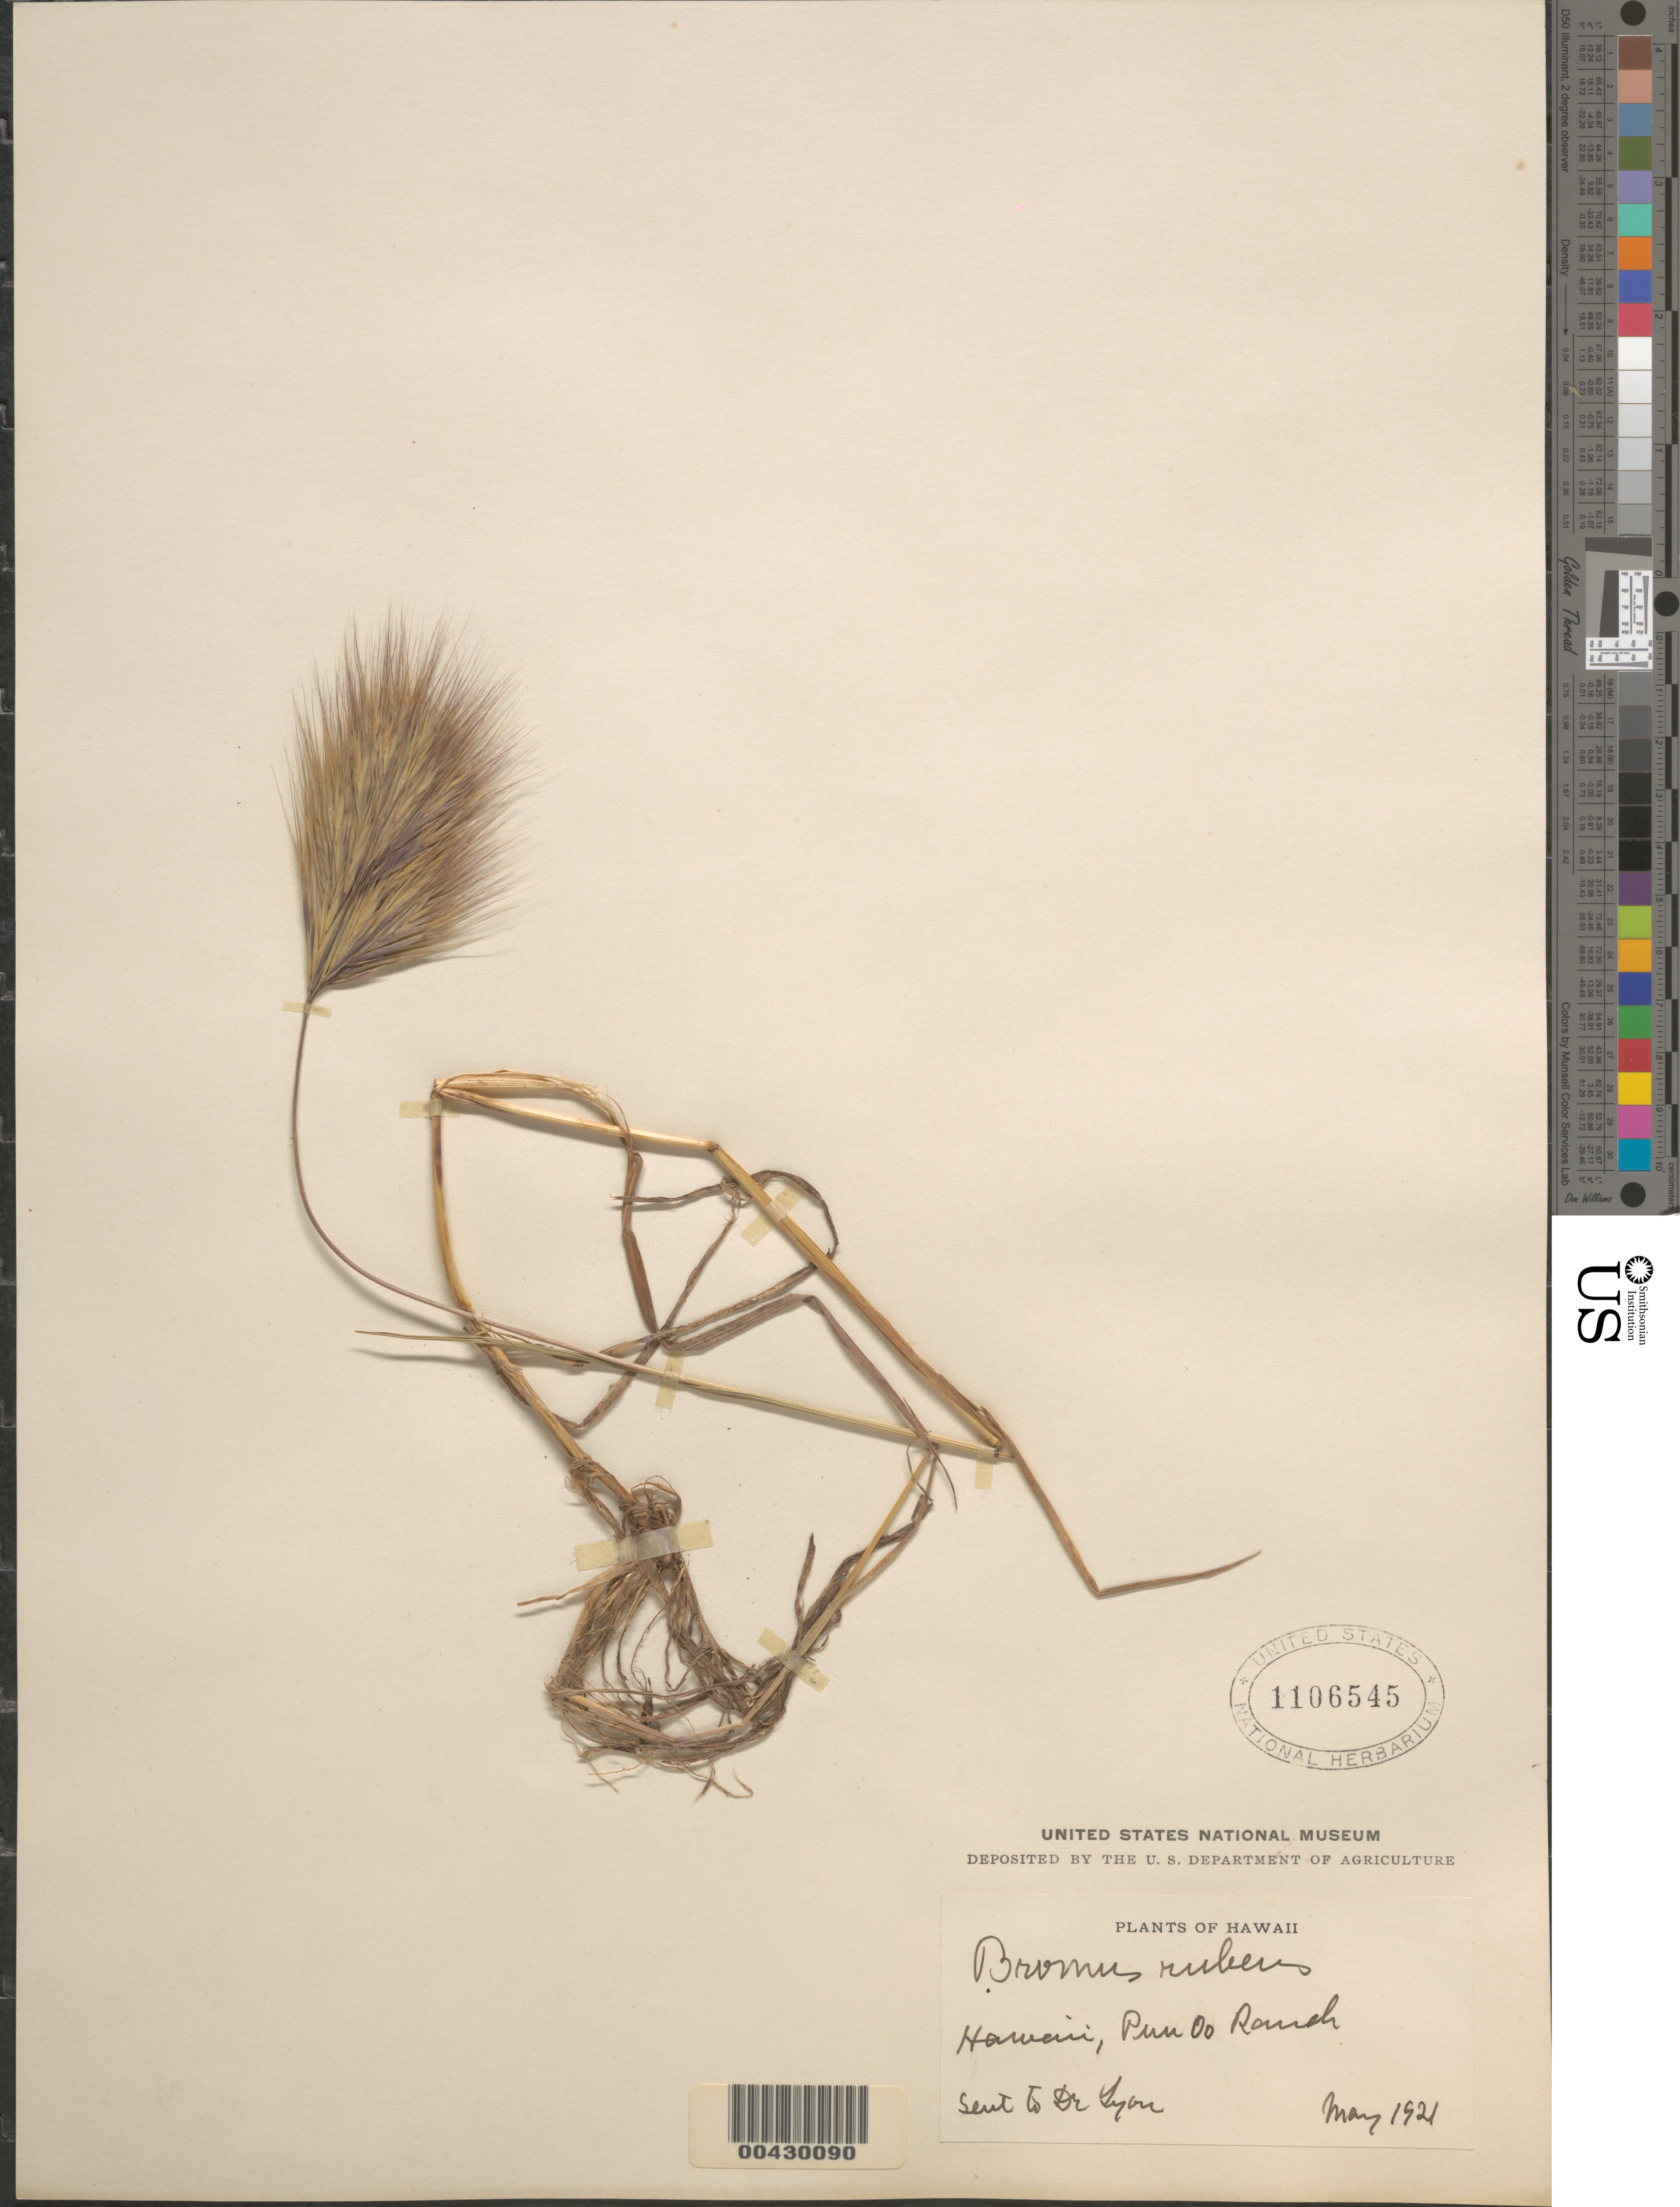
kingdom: Plantae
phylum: Tracheophyta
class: Liliopsida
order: Poales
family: Poaceae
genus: Bromus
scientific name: Bromus rubens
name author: L.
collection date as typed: May 1921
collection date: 1921-05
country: United States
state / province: Hawaii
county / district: Hawaii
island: Hawaii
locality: Puu Oo Ranch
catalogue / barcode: US 1106545